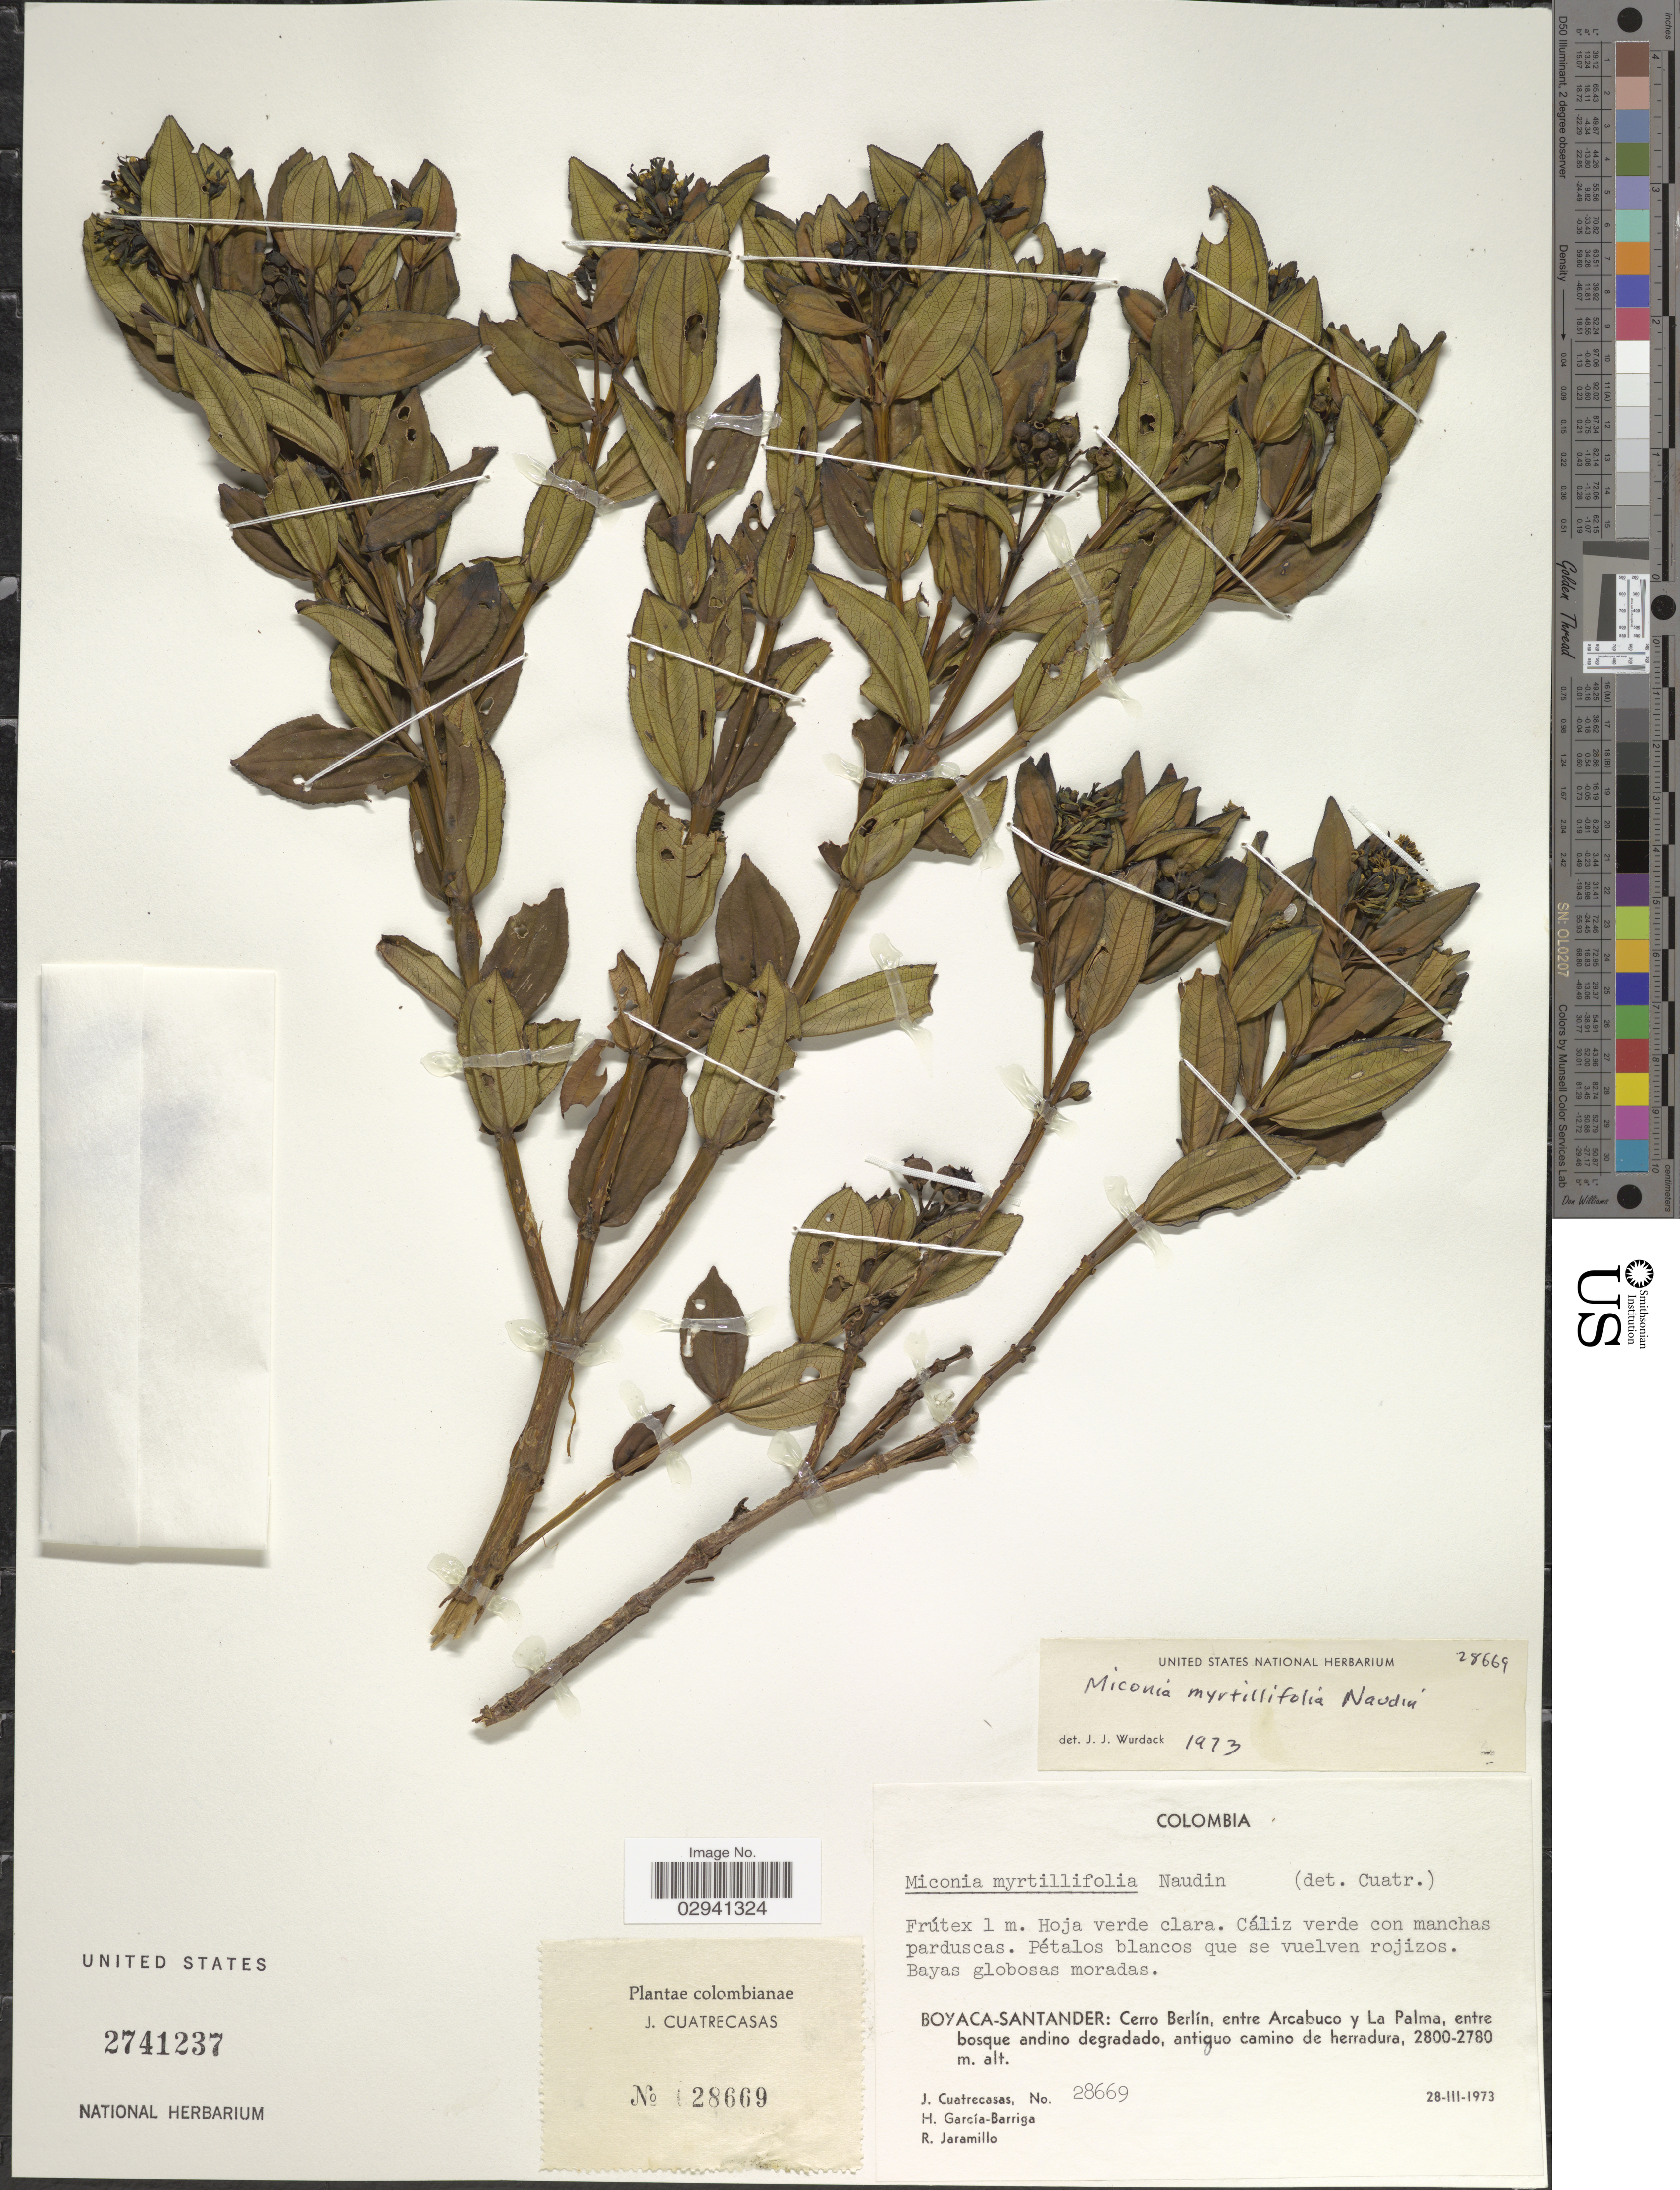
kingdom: Plantae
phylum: Tracheophyta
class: Magnoliopsida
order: Myrtales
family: Melastomataceae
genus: Miconia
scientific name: Miconia myrtillifolia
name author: Naudin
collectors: J. Cuatrecasas, H. García Barriga & R. Jaramillo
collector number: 28669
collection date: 1973-03-28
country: Colombia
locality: Boyaca-Santander: Cerro Berlín, entre Arcabuco y La Palma, entre bosque andino degradado, antiquo camino de herradura.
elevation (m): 2780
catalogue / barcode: US 2741237